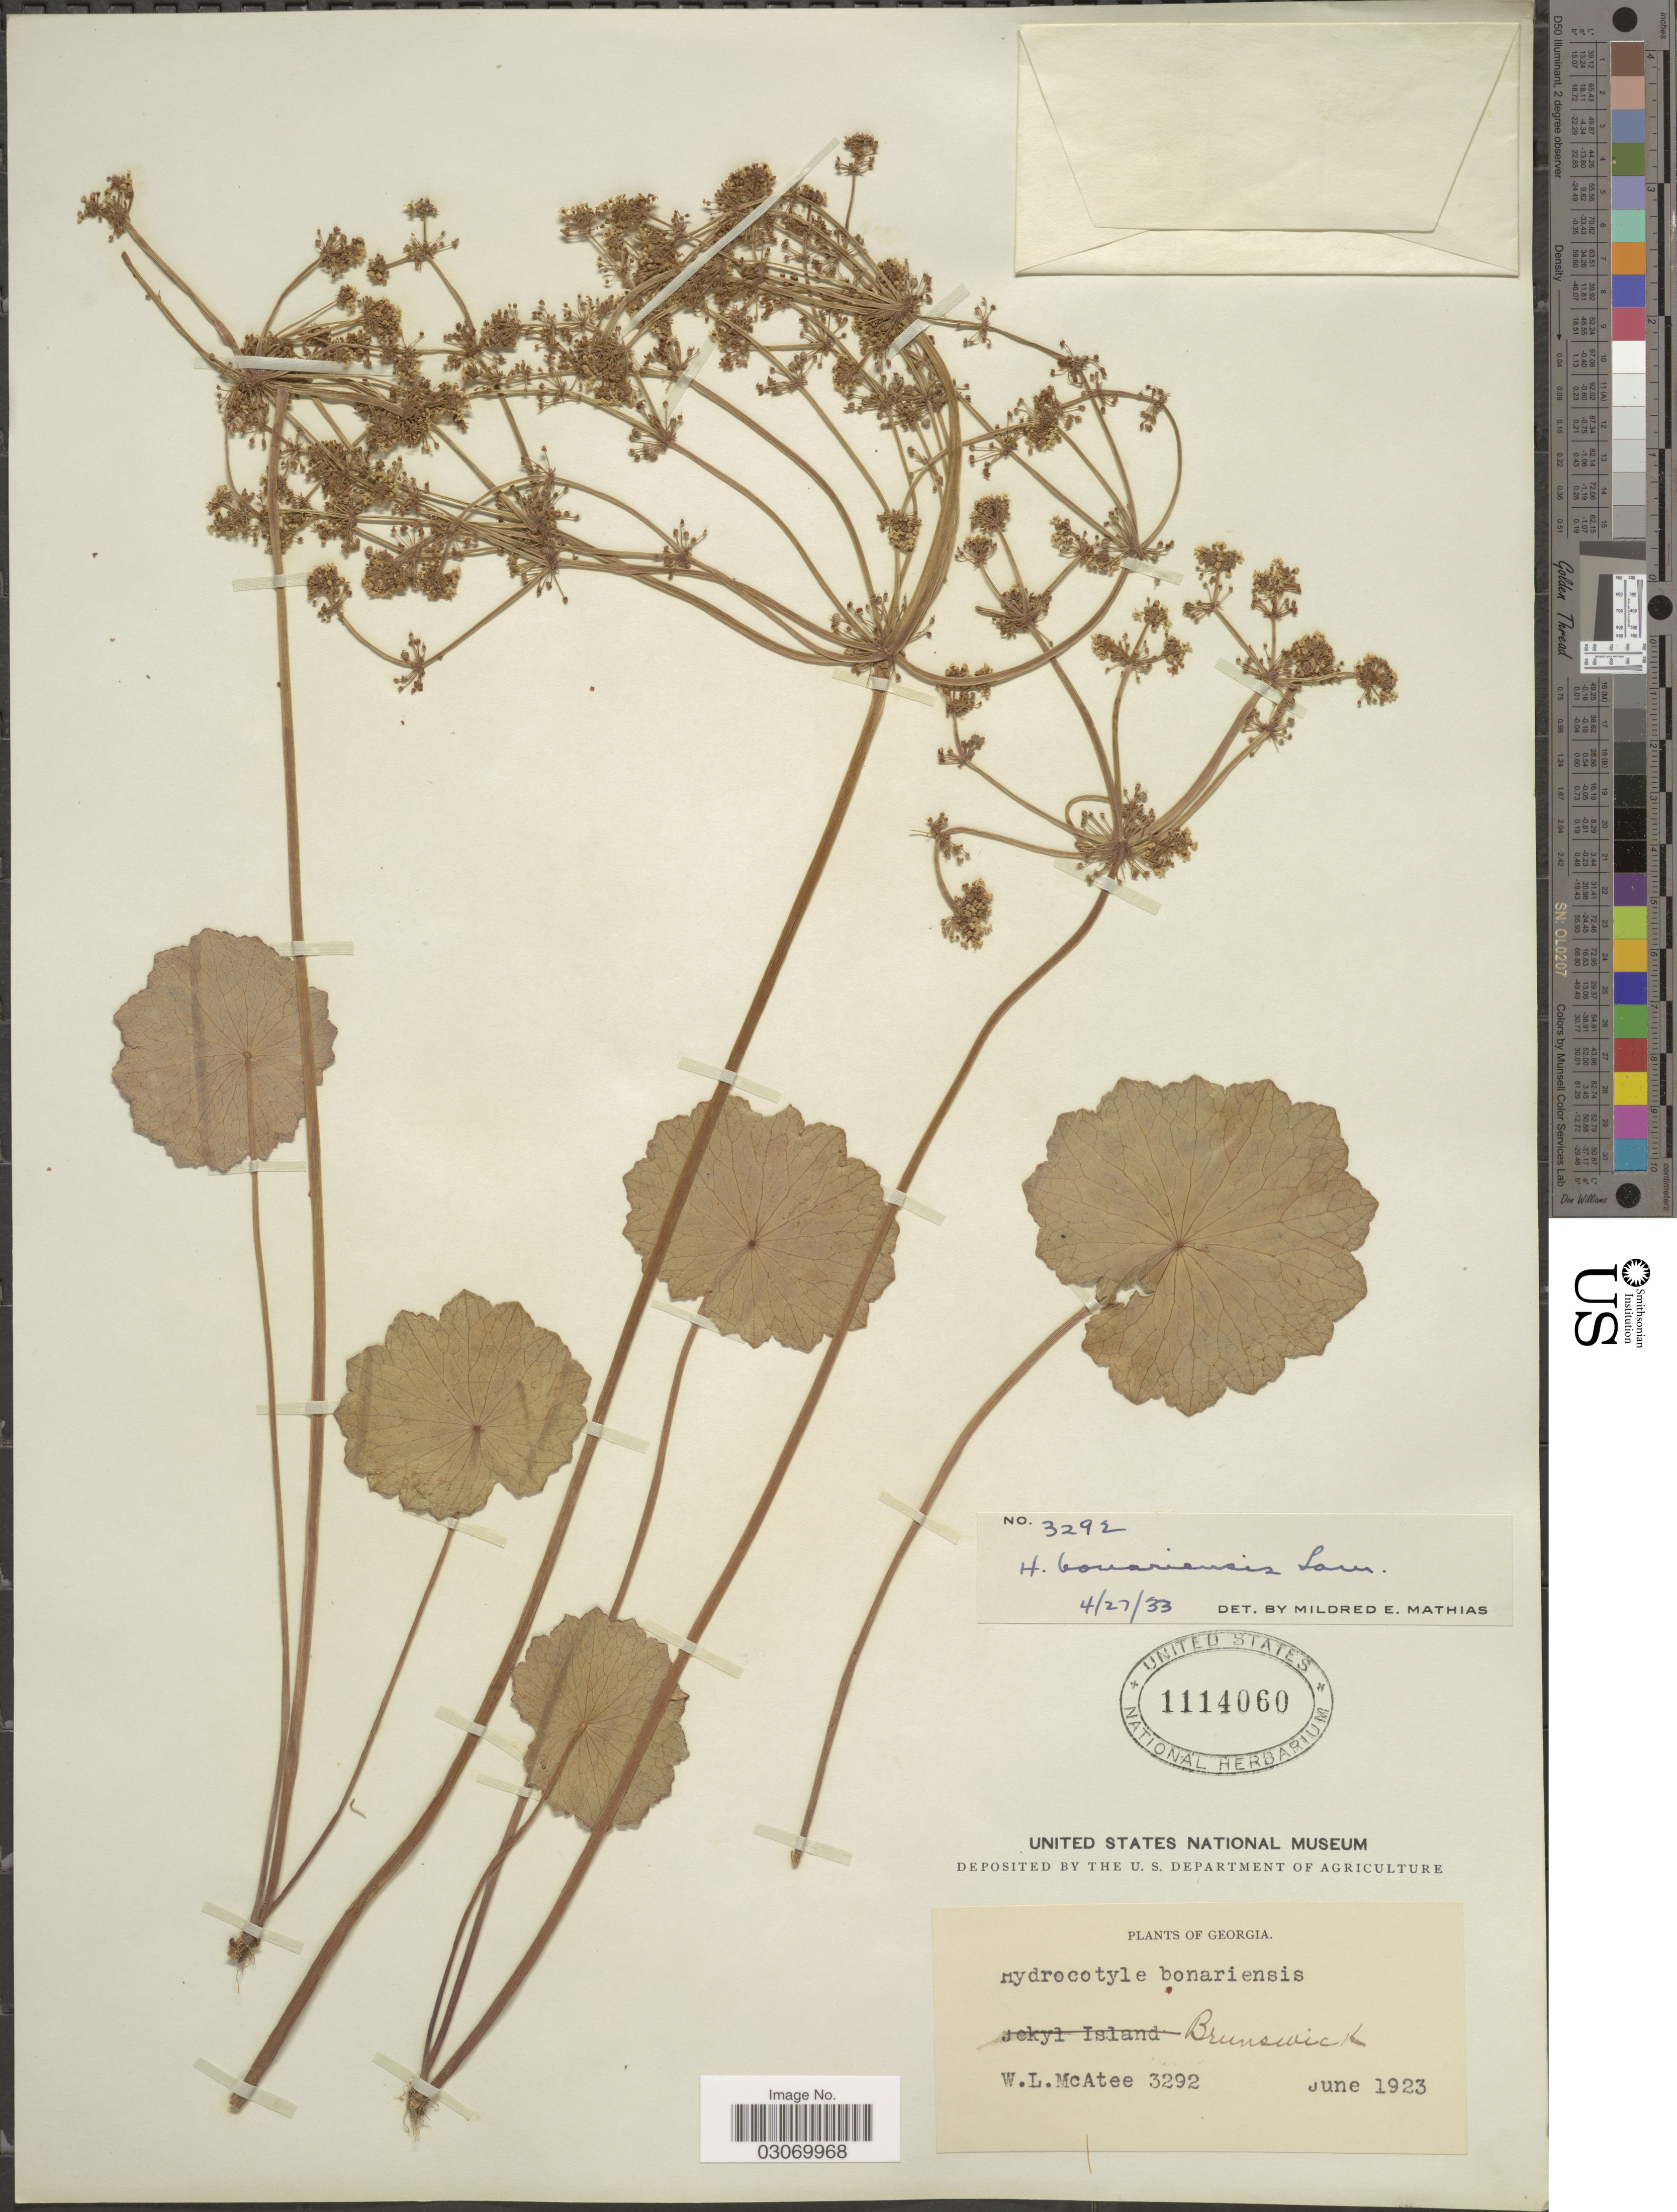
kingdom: Plantae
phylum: Tracheophyta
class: Magnoliopsida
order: Apiales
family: Araliaceae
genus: Hydrocotyle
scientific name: Hydrocotyle bonariensis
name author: Lam.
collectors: W. McAtee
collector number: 3292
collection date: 1923-06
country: United States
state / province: Georgia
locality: Brunswick.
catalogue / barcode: US 1114060